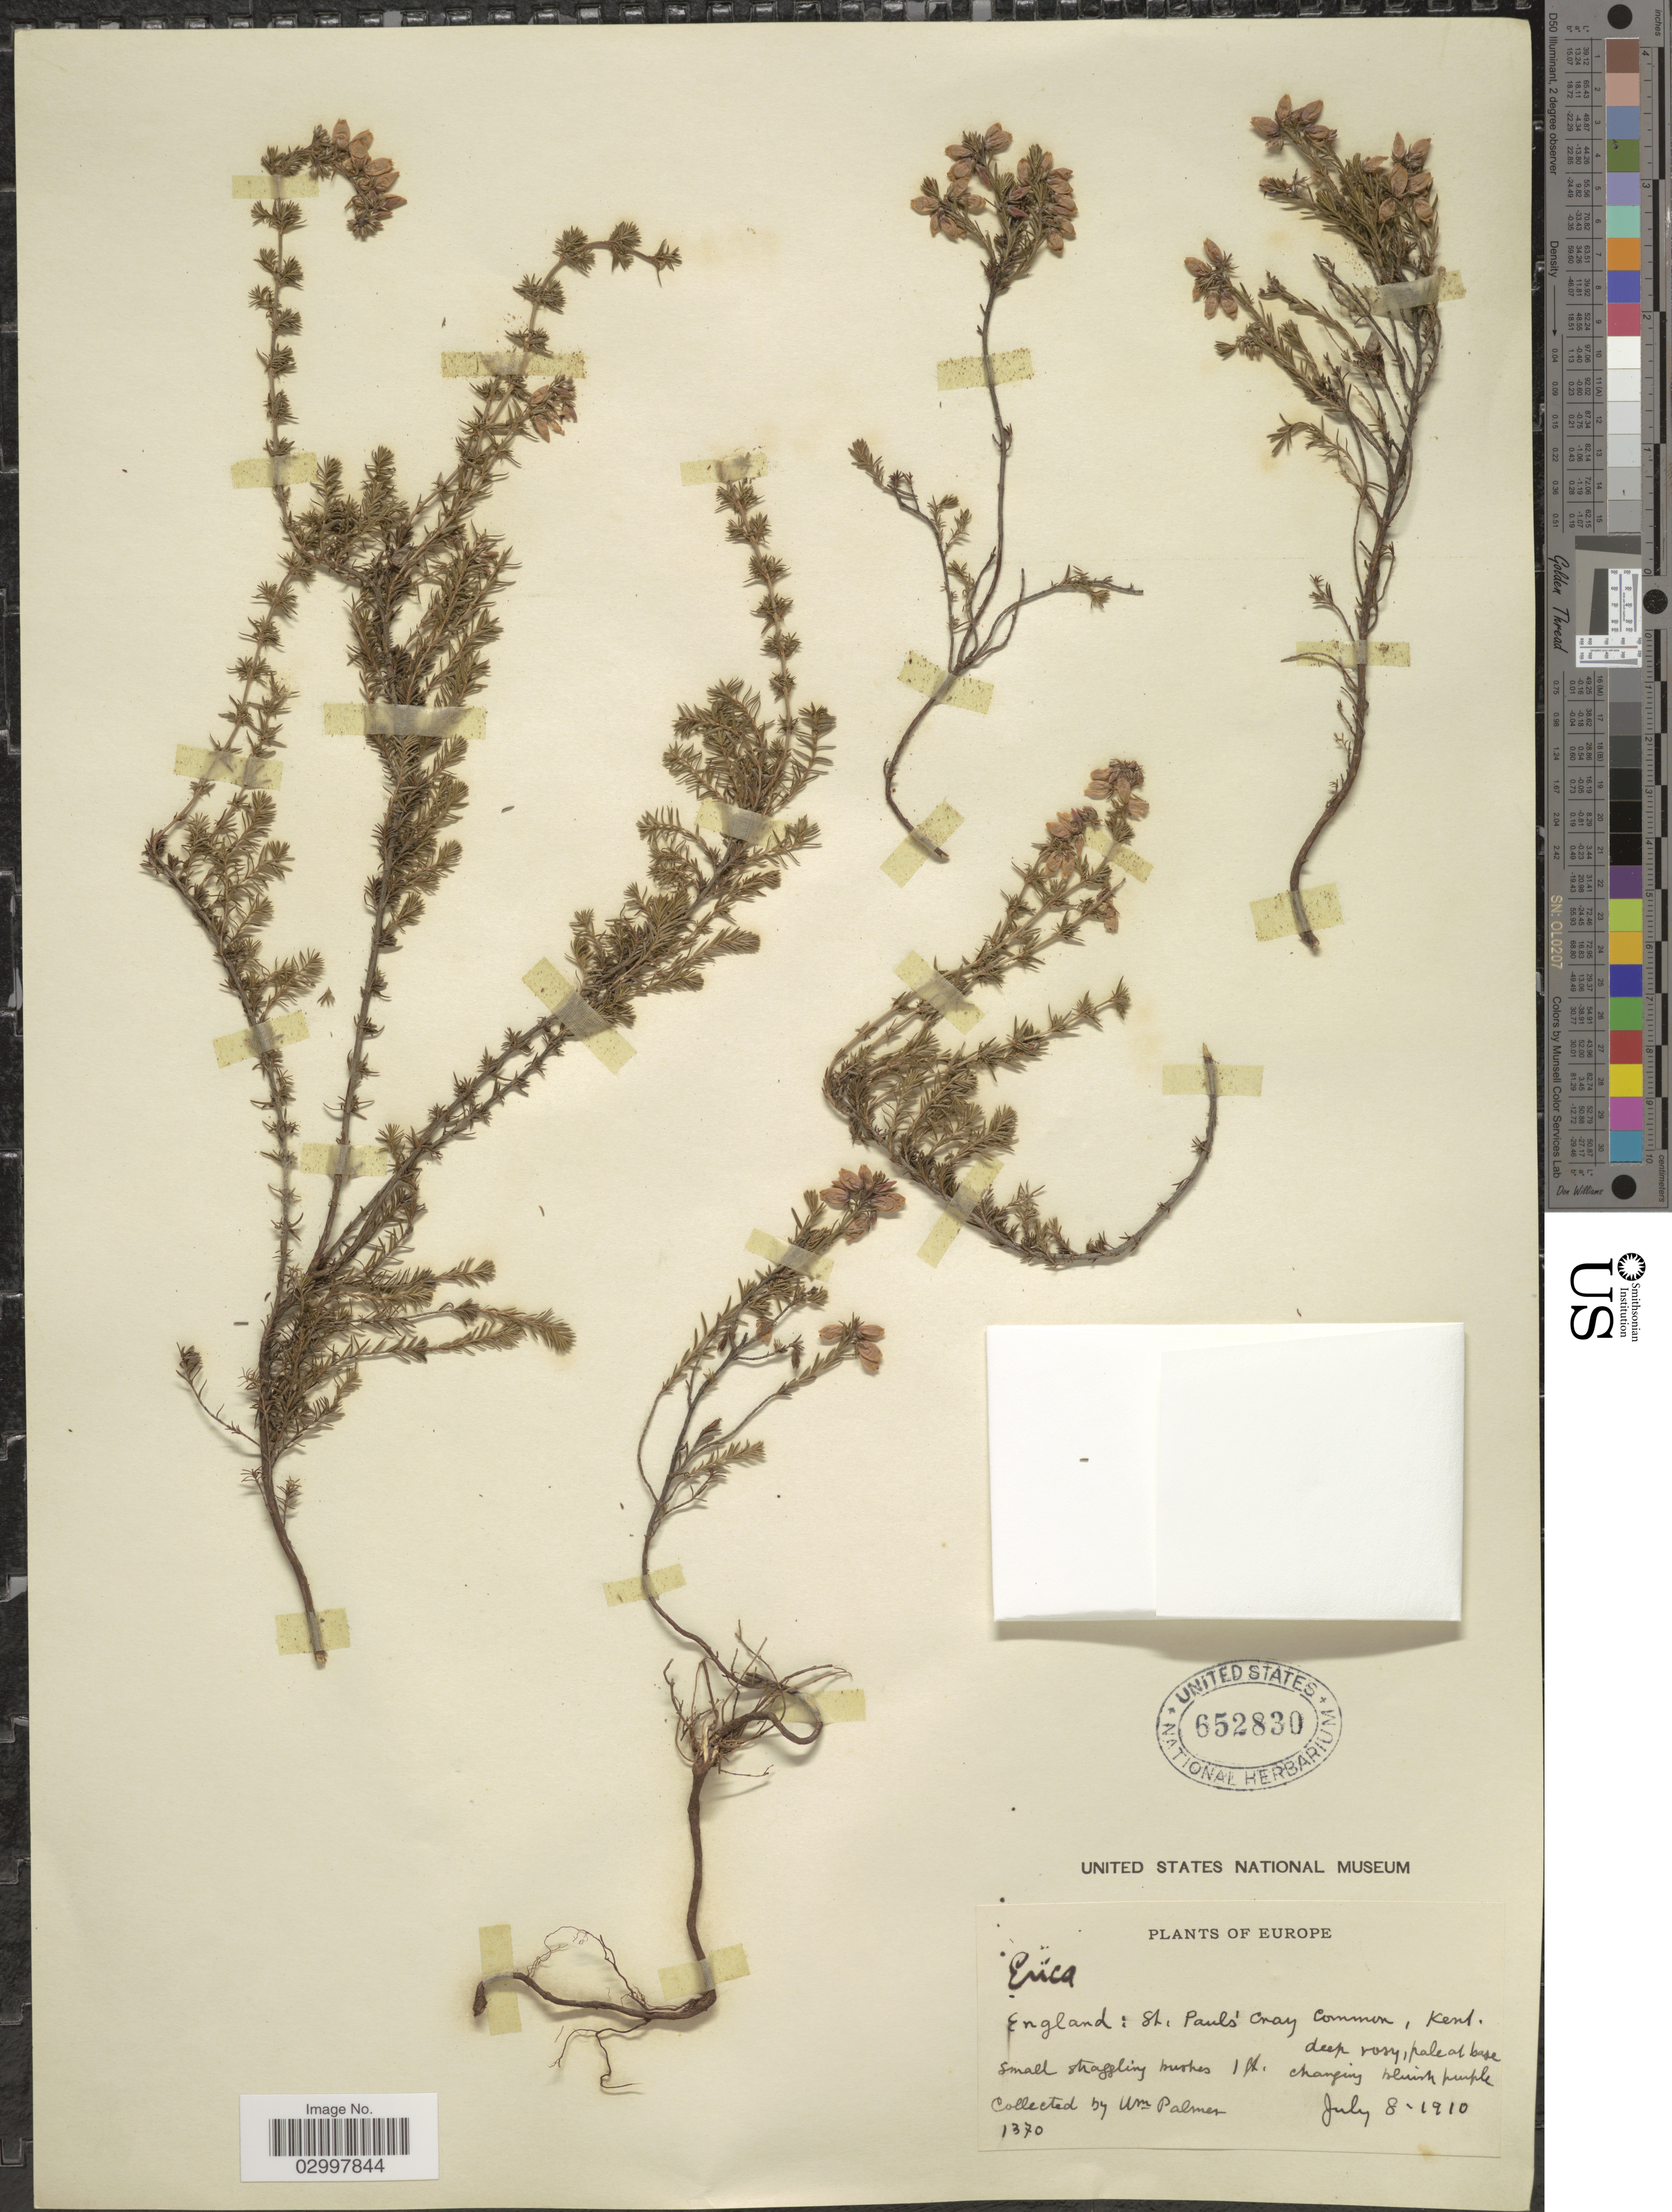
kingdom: Plantae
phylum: Tracheophyta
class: Magnoliopsida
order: Ericales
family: Ericaceae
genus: Erica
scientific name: Erica sp.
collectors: W. Palmer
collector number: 1370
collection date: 1910-07-08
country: United Kingdom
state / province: England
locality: St. Paul's Cray Common, Kent.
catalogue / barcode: US 652830